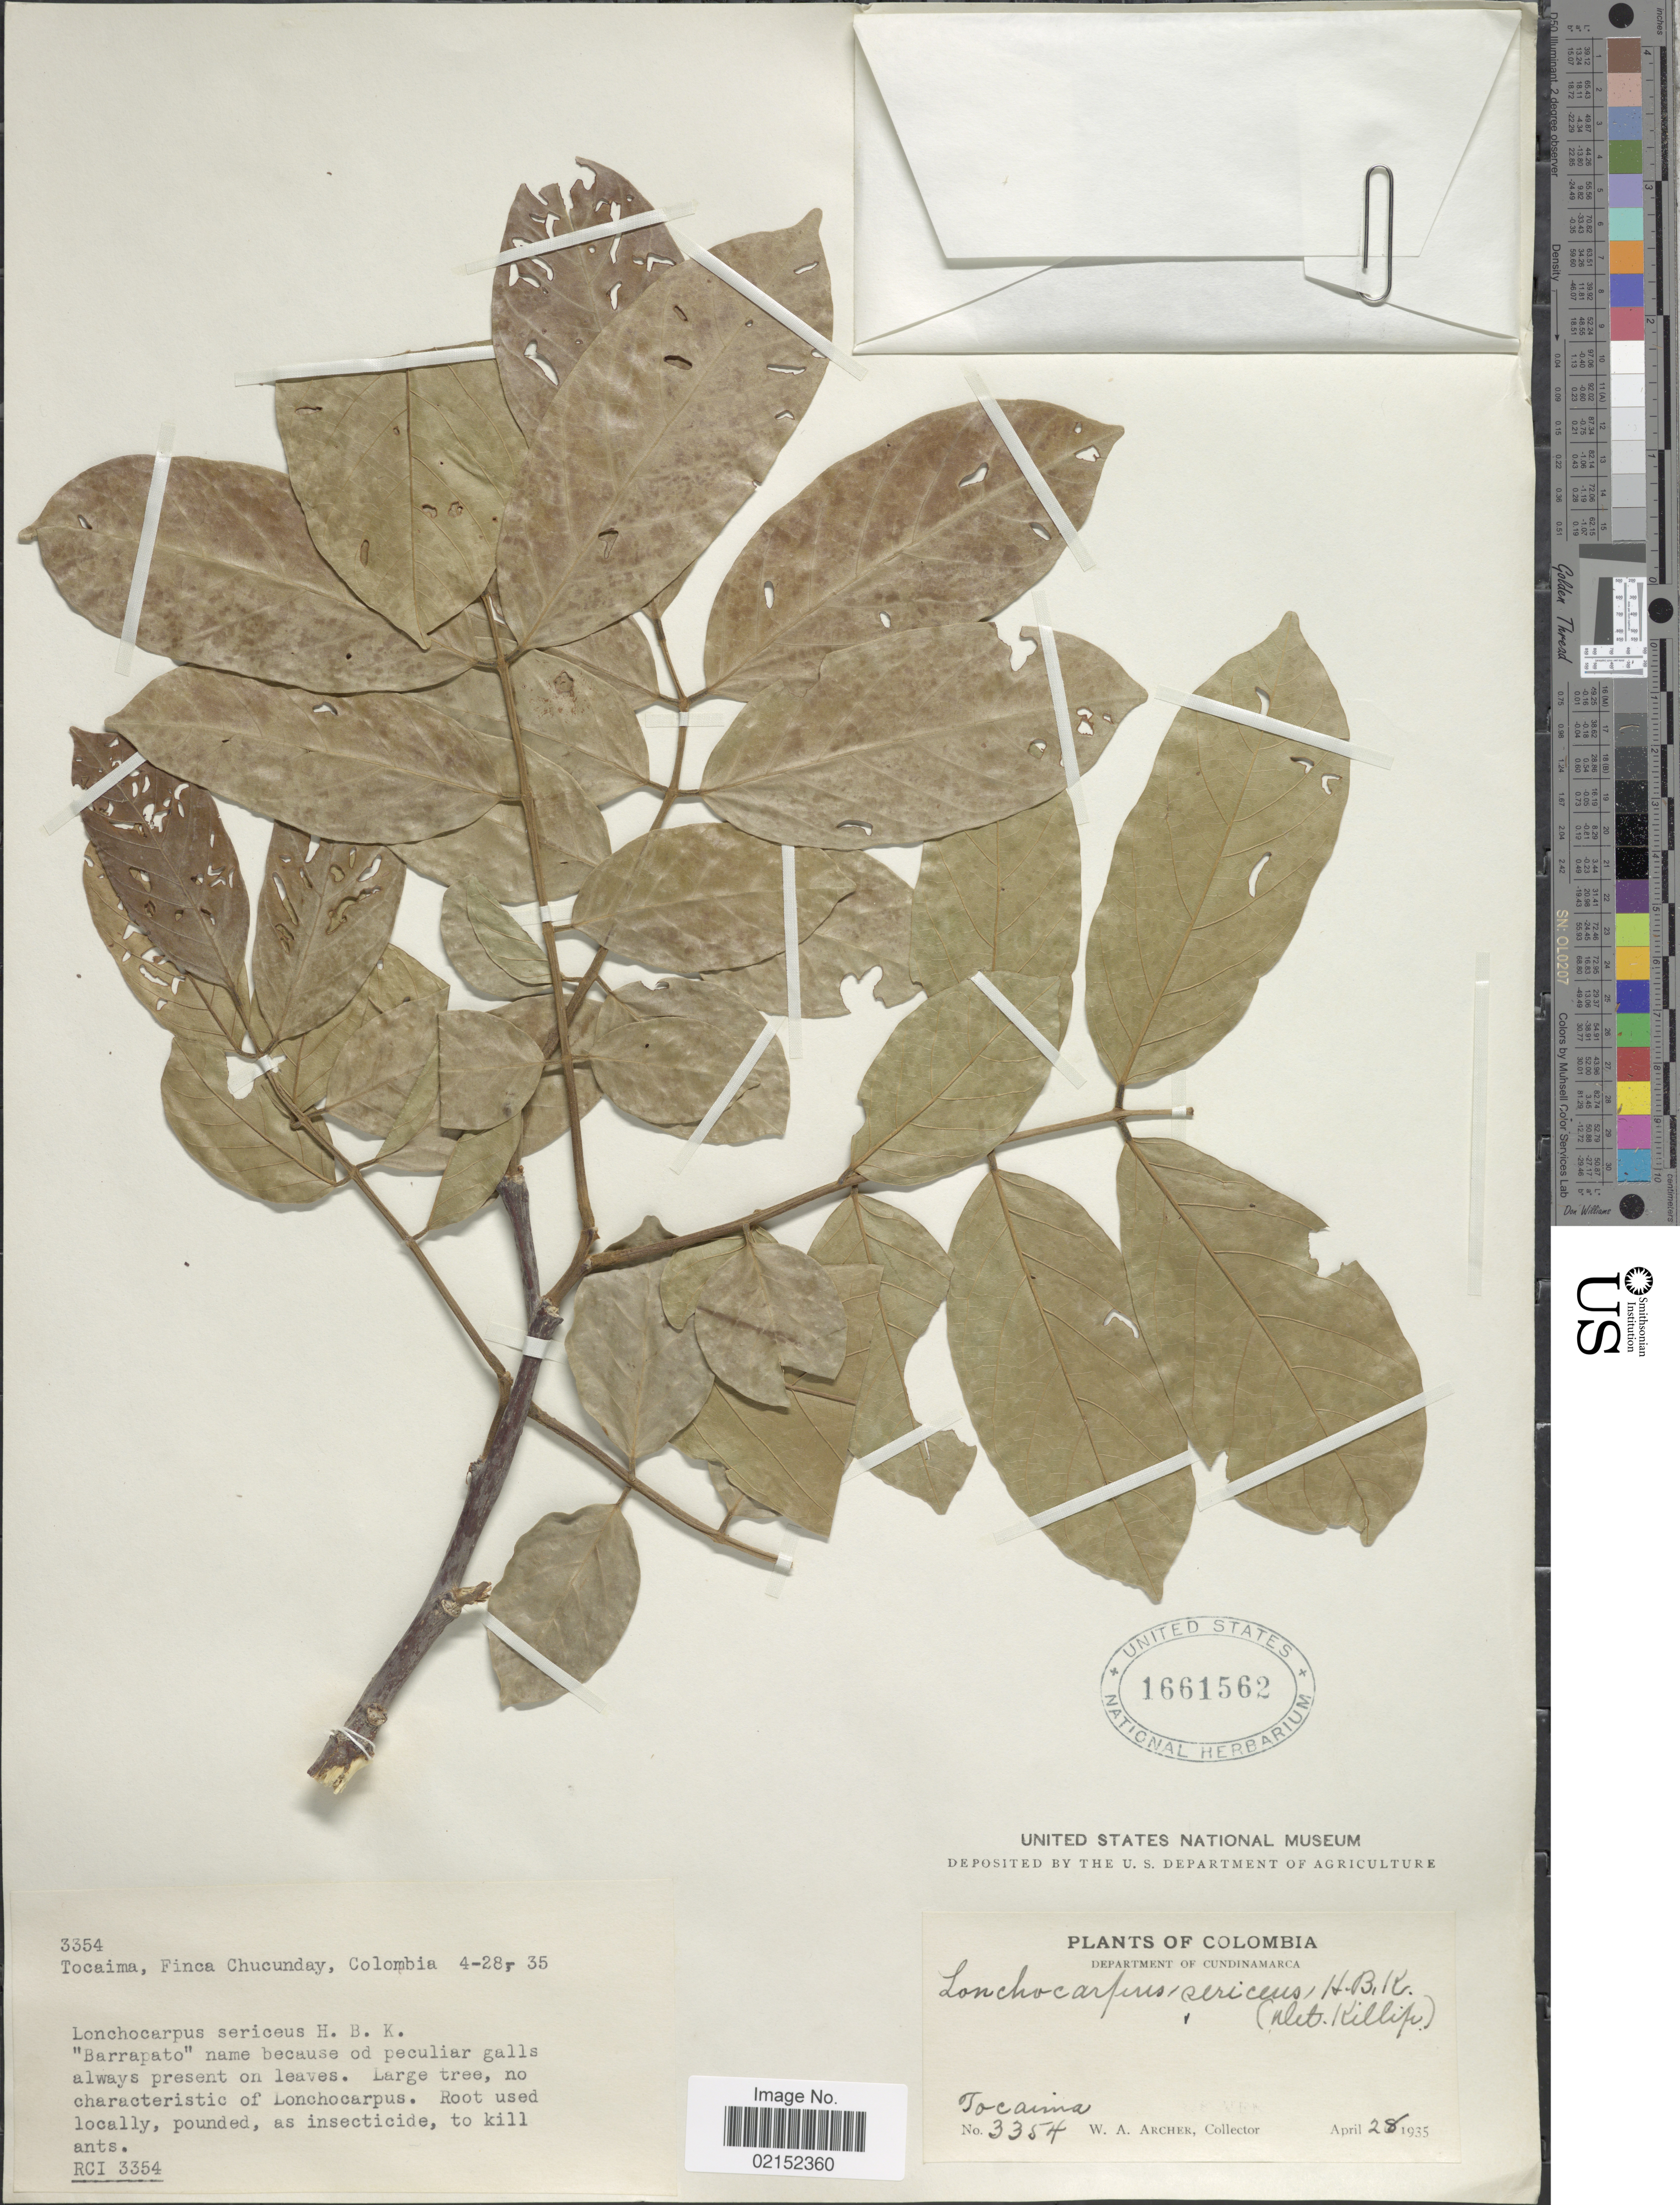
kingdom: Plantae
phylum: Tracheophyta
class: Magnoliopsida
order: Fabales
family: Fabaceae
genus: Lonchocarpus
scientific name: Lonchocarpus sericeus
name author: (Poir.) Kunth ex DC.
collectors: W. A. Archer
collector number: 3354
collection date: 1935-04-28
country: Colombia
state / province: Cundinamarca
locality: Tocaima, Finca Chucunday.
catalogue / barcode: US 1661562